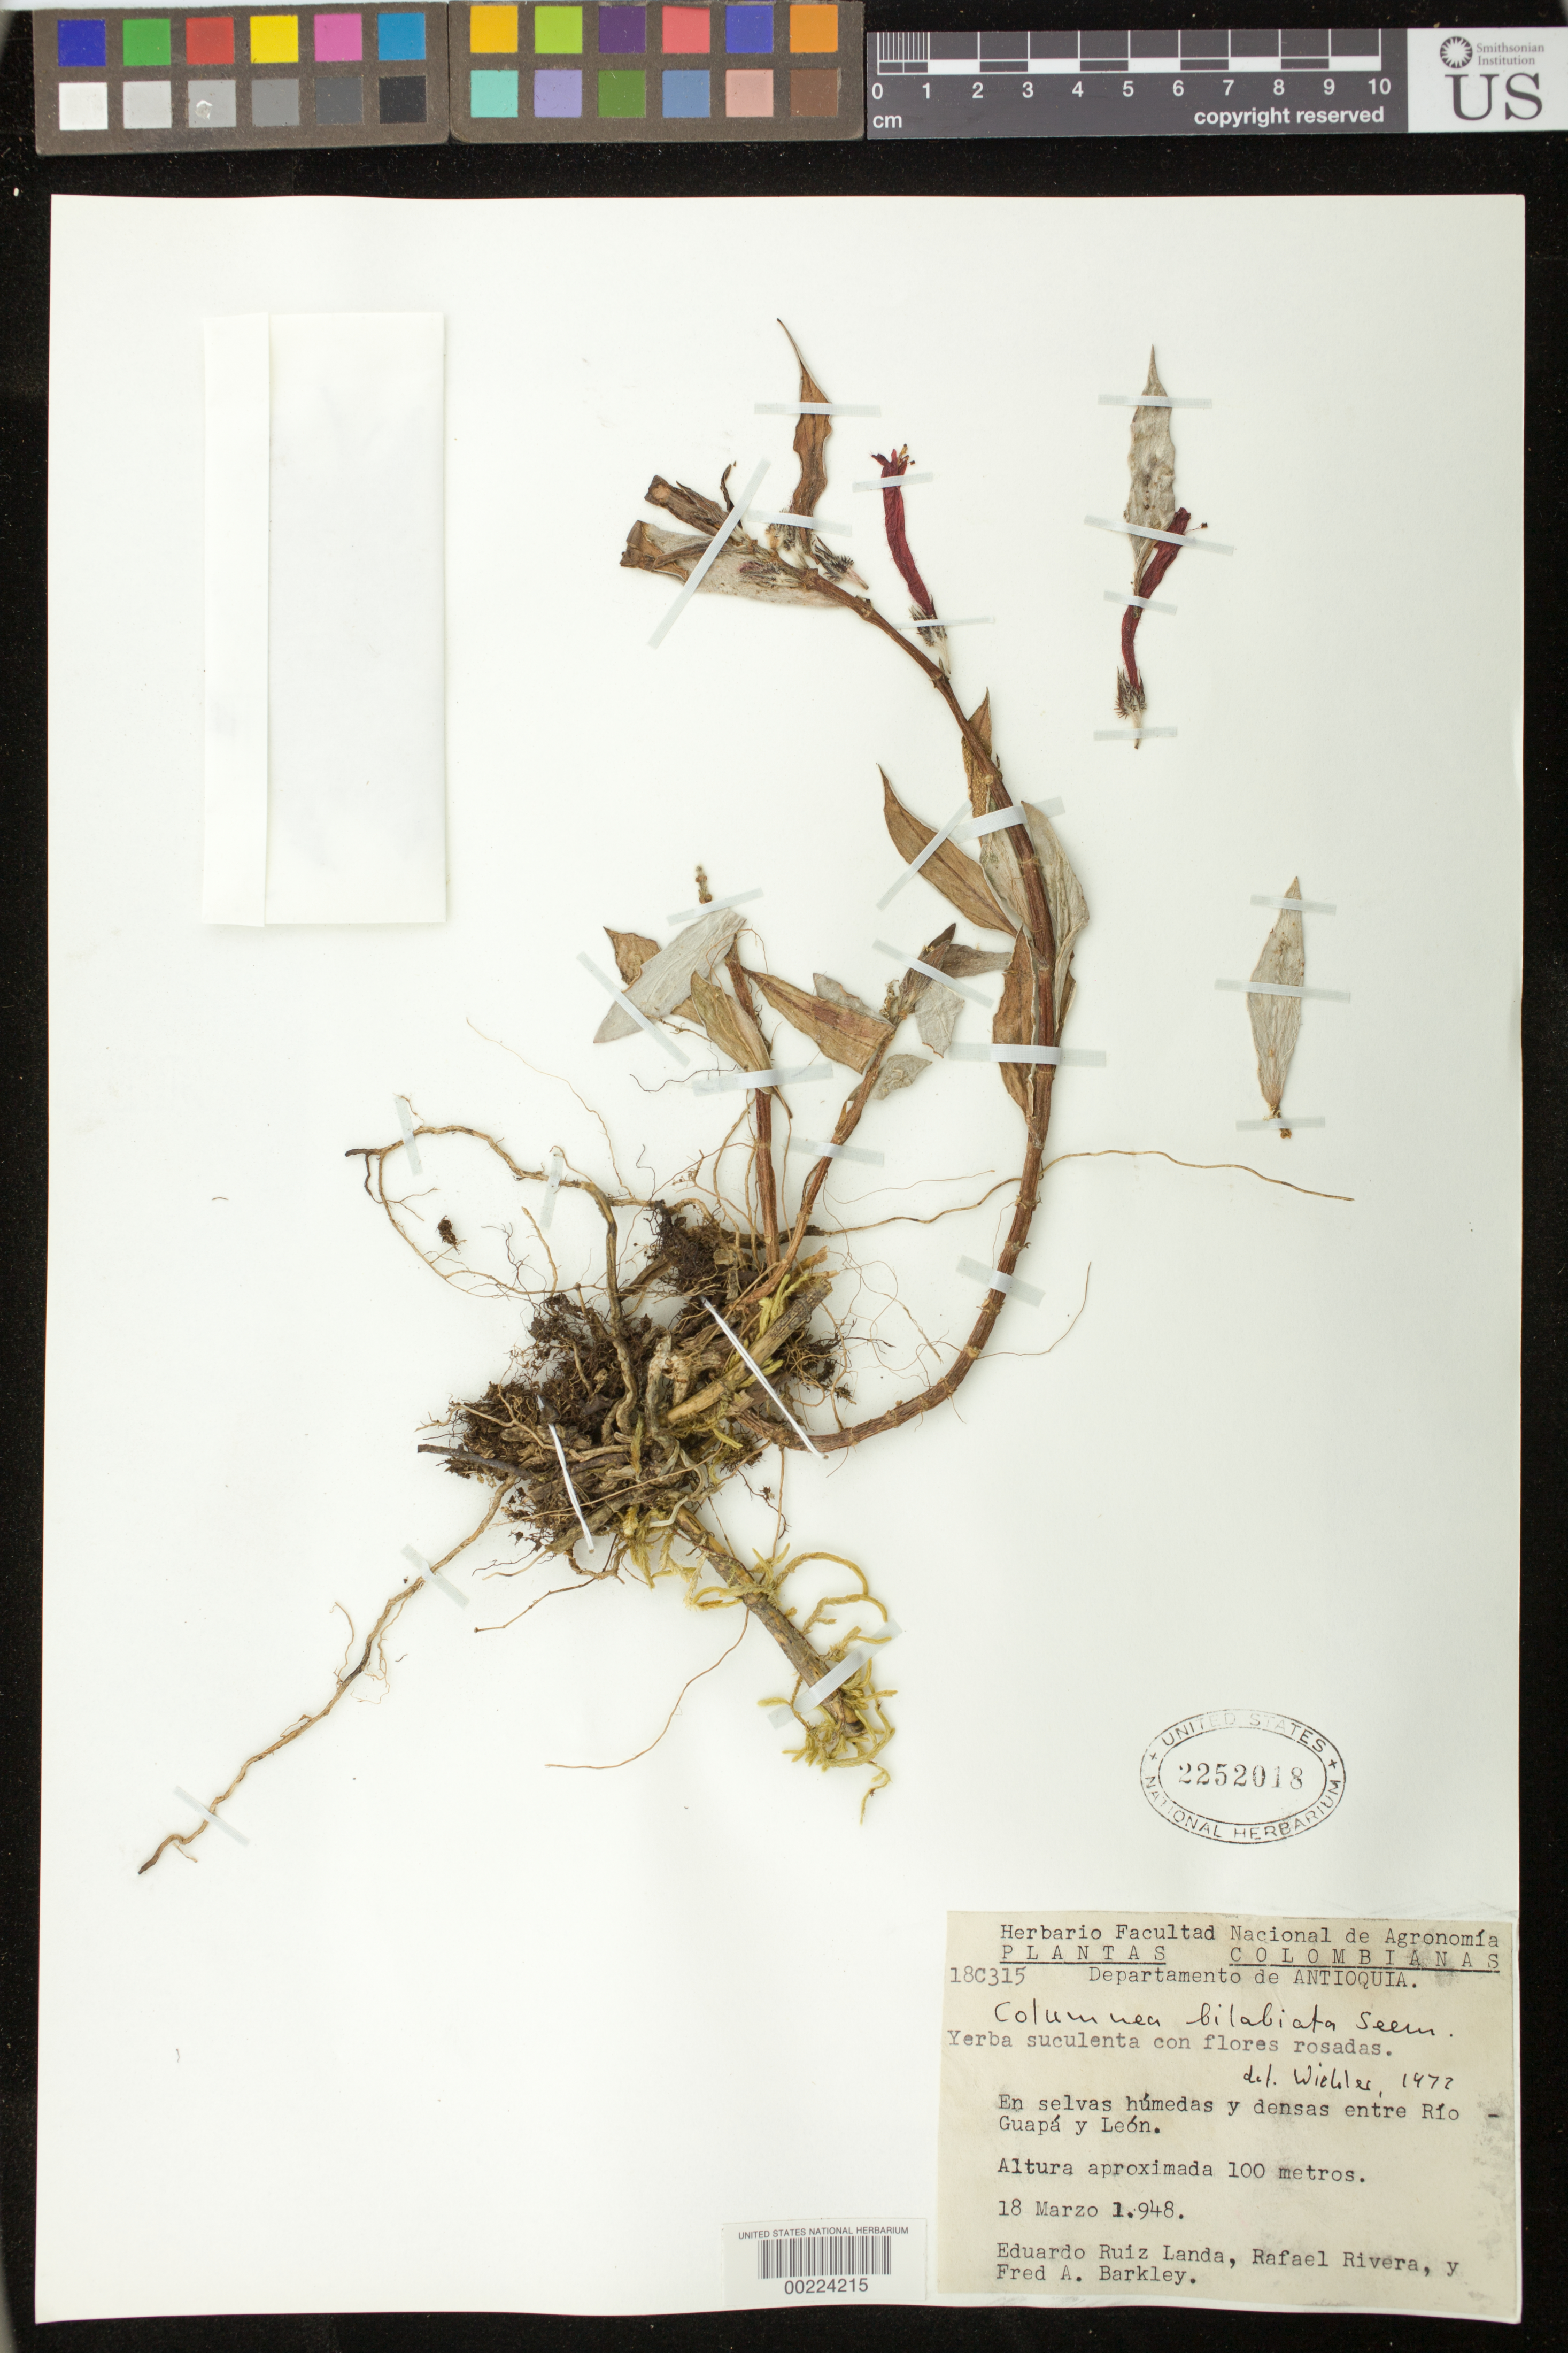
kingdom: Plantae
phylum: Tracheophyta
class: Magnoliopsida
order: Lamiales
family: Gesneriaceae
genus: Columnea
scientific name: Columnea bilabiata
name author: Seem.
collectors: E. Landa, R. Rivera & F. A. Barkley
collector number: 18C 315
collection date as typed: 18 Mar 1948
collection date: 1948-03-18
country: Colombia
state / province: Antioquia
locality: Between Rio Guapa and Leon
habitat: In dense and humid forest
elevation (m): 100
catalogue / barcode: US 2252018